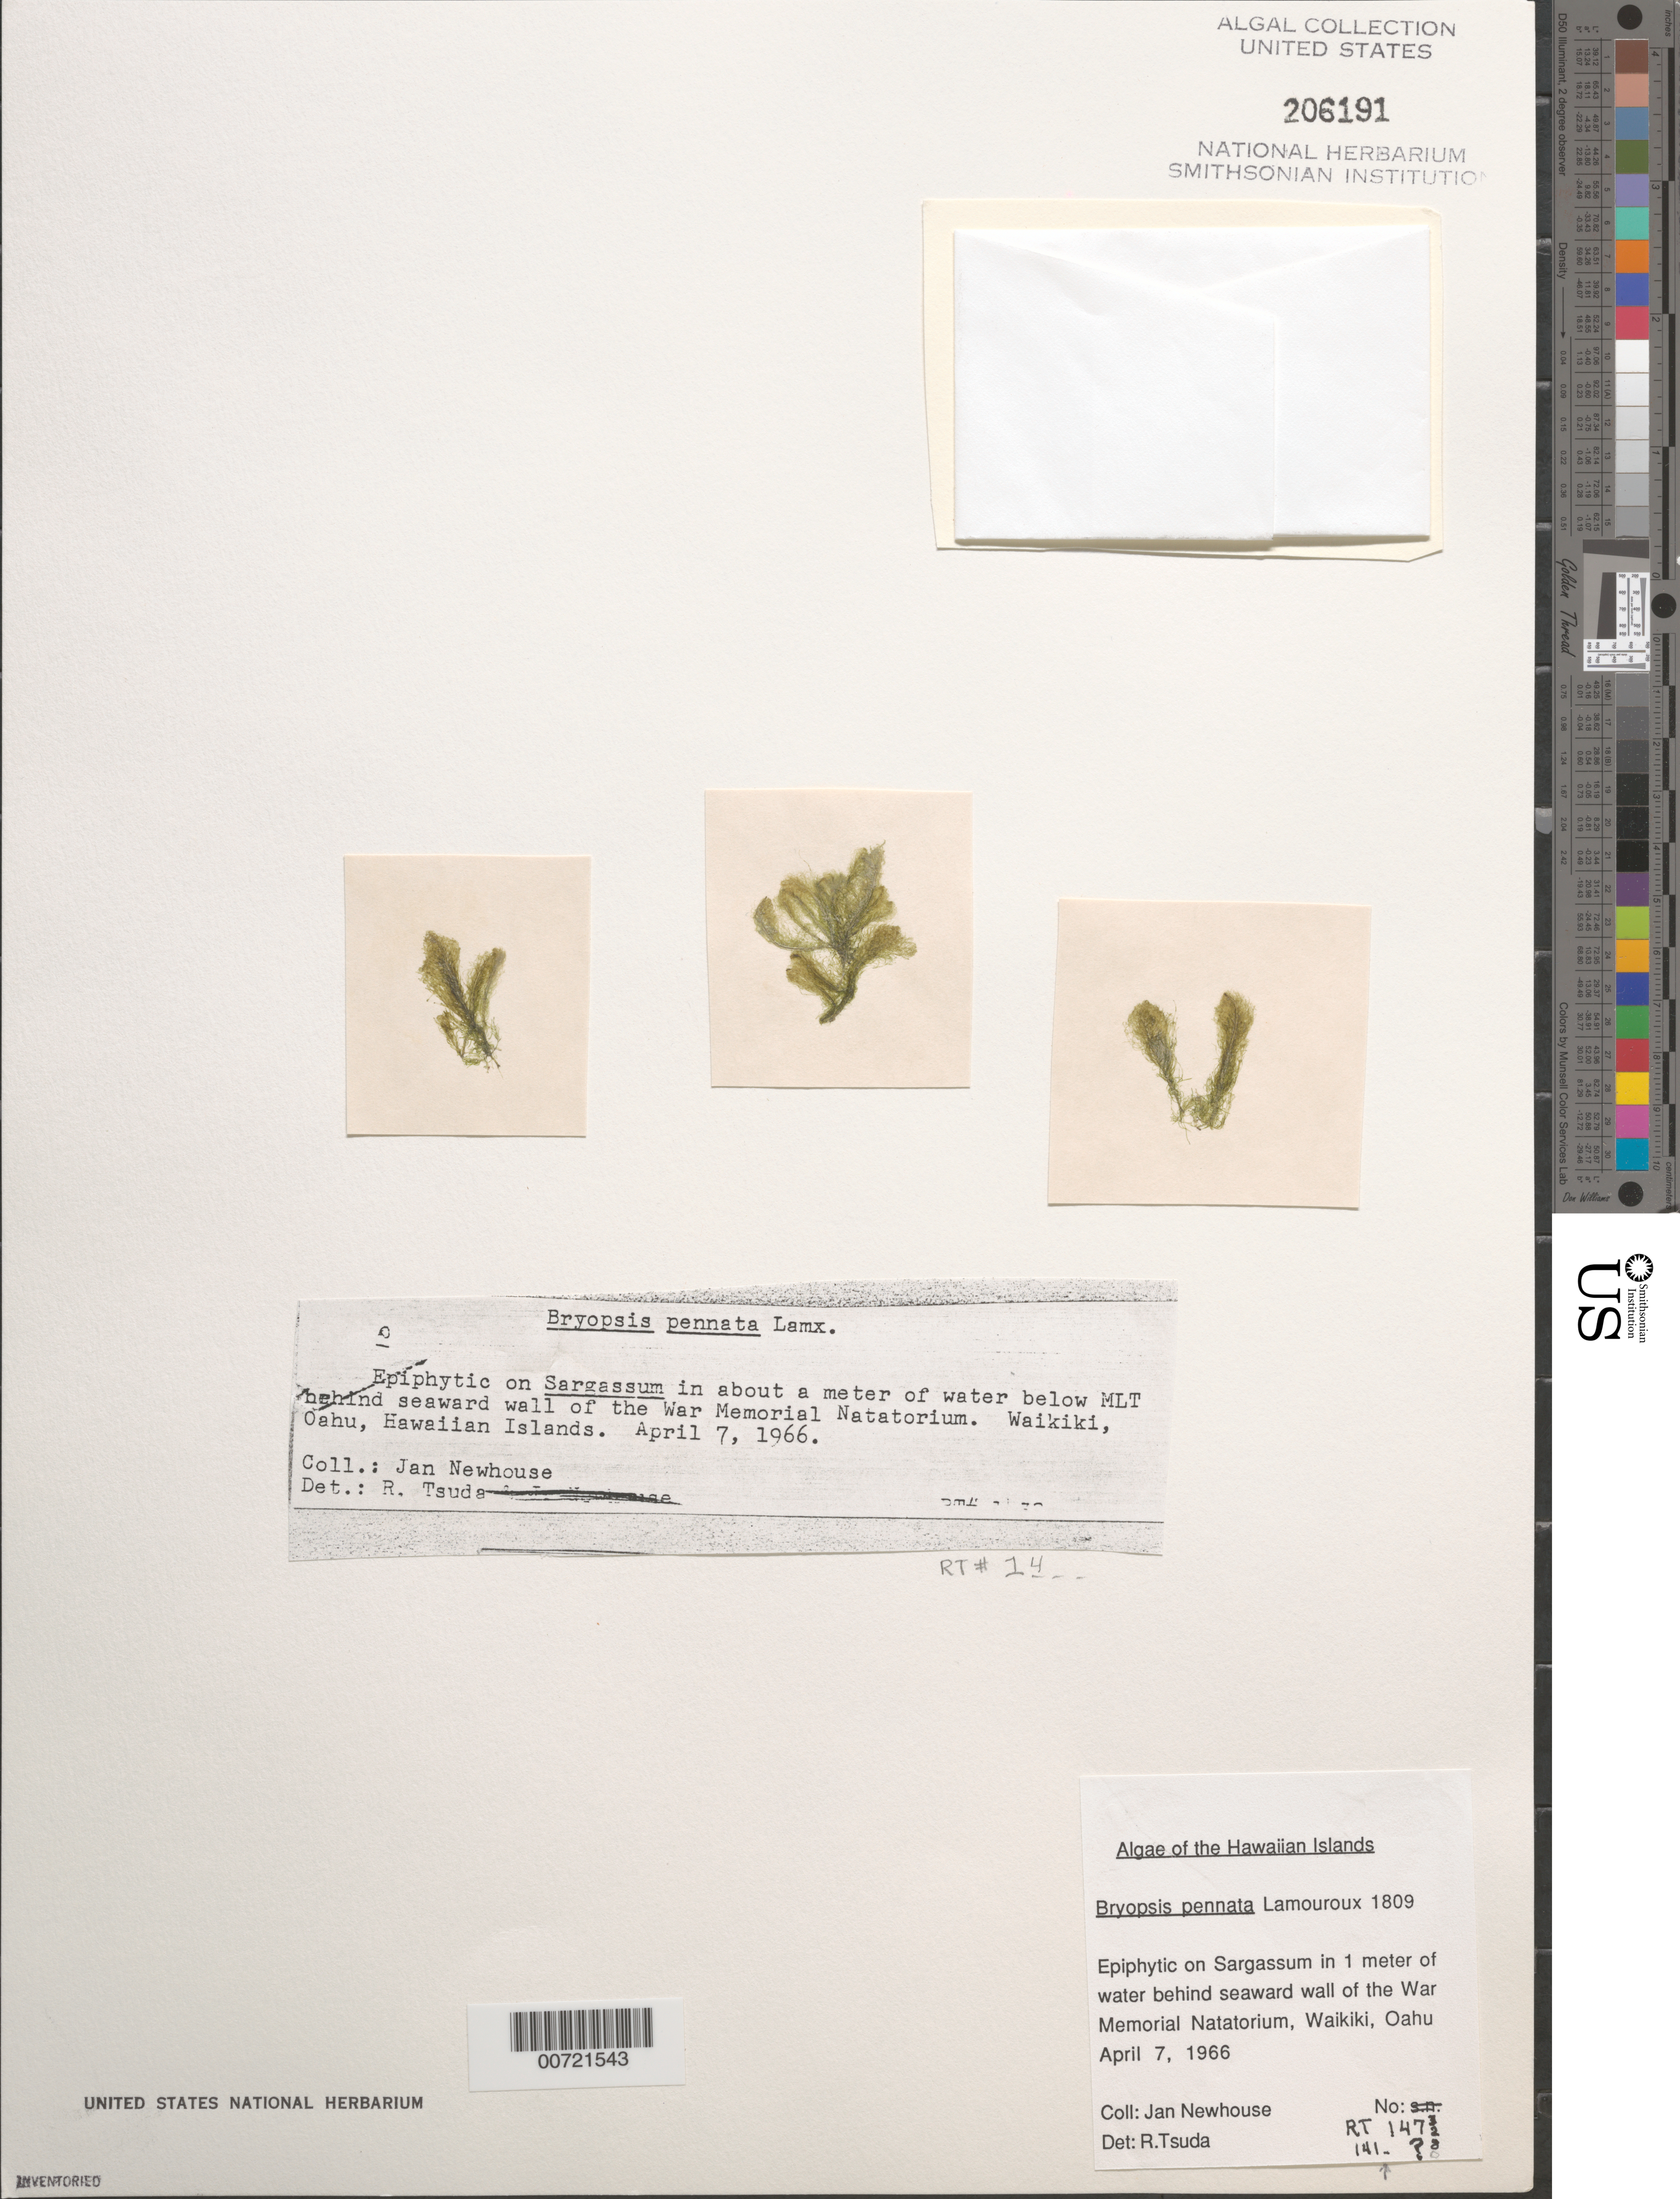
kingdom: Plantae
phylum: Chlorophyta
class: Ulvophyceae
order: Bryopsidales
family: Bryopsidaceae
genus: Bryopsis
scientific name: Bryopsis pennata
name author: J.V.Lamouroux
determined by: Tsuda, R. T.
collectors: W. J. Newhouse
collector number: RT 141_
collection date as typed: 07 Apr 1966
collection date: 1966-04-07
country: United States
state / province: Hawaii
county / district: Honolulu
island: Oahu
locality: Waikiki, behind seaward wall of War Memorial Natatorium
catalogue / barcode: US 206191